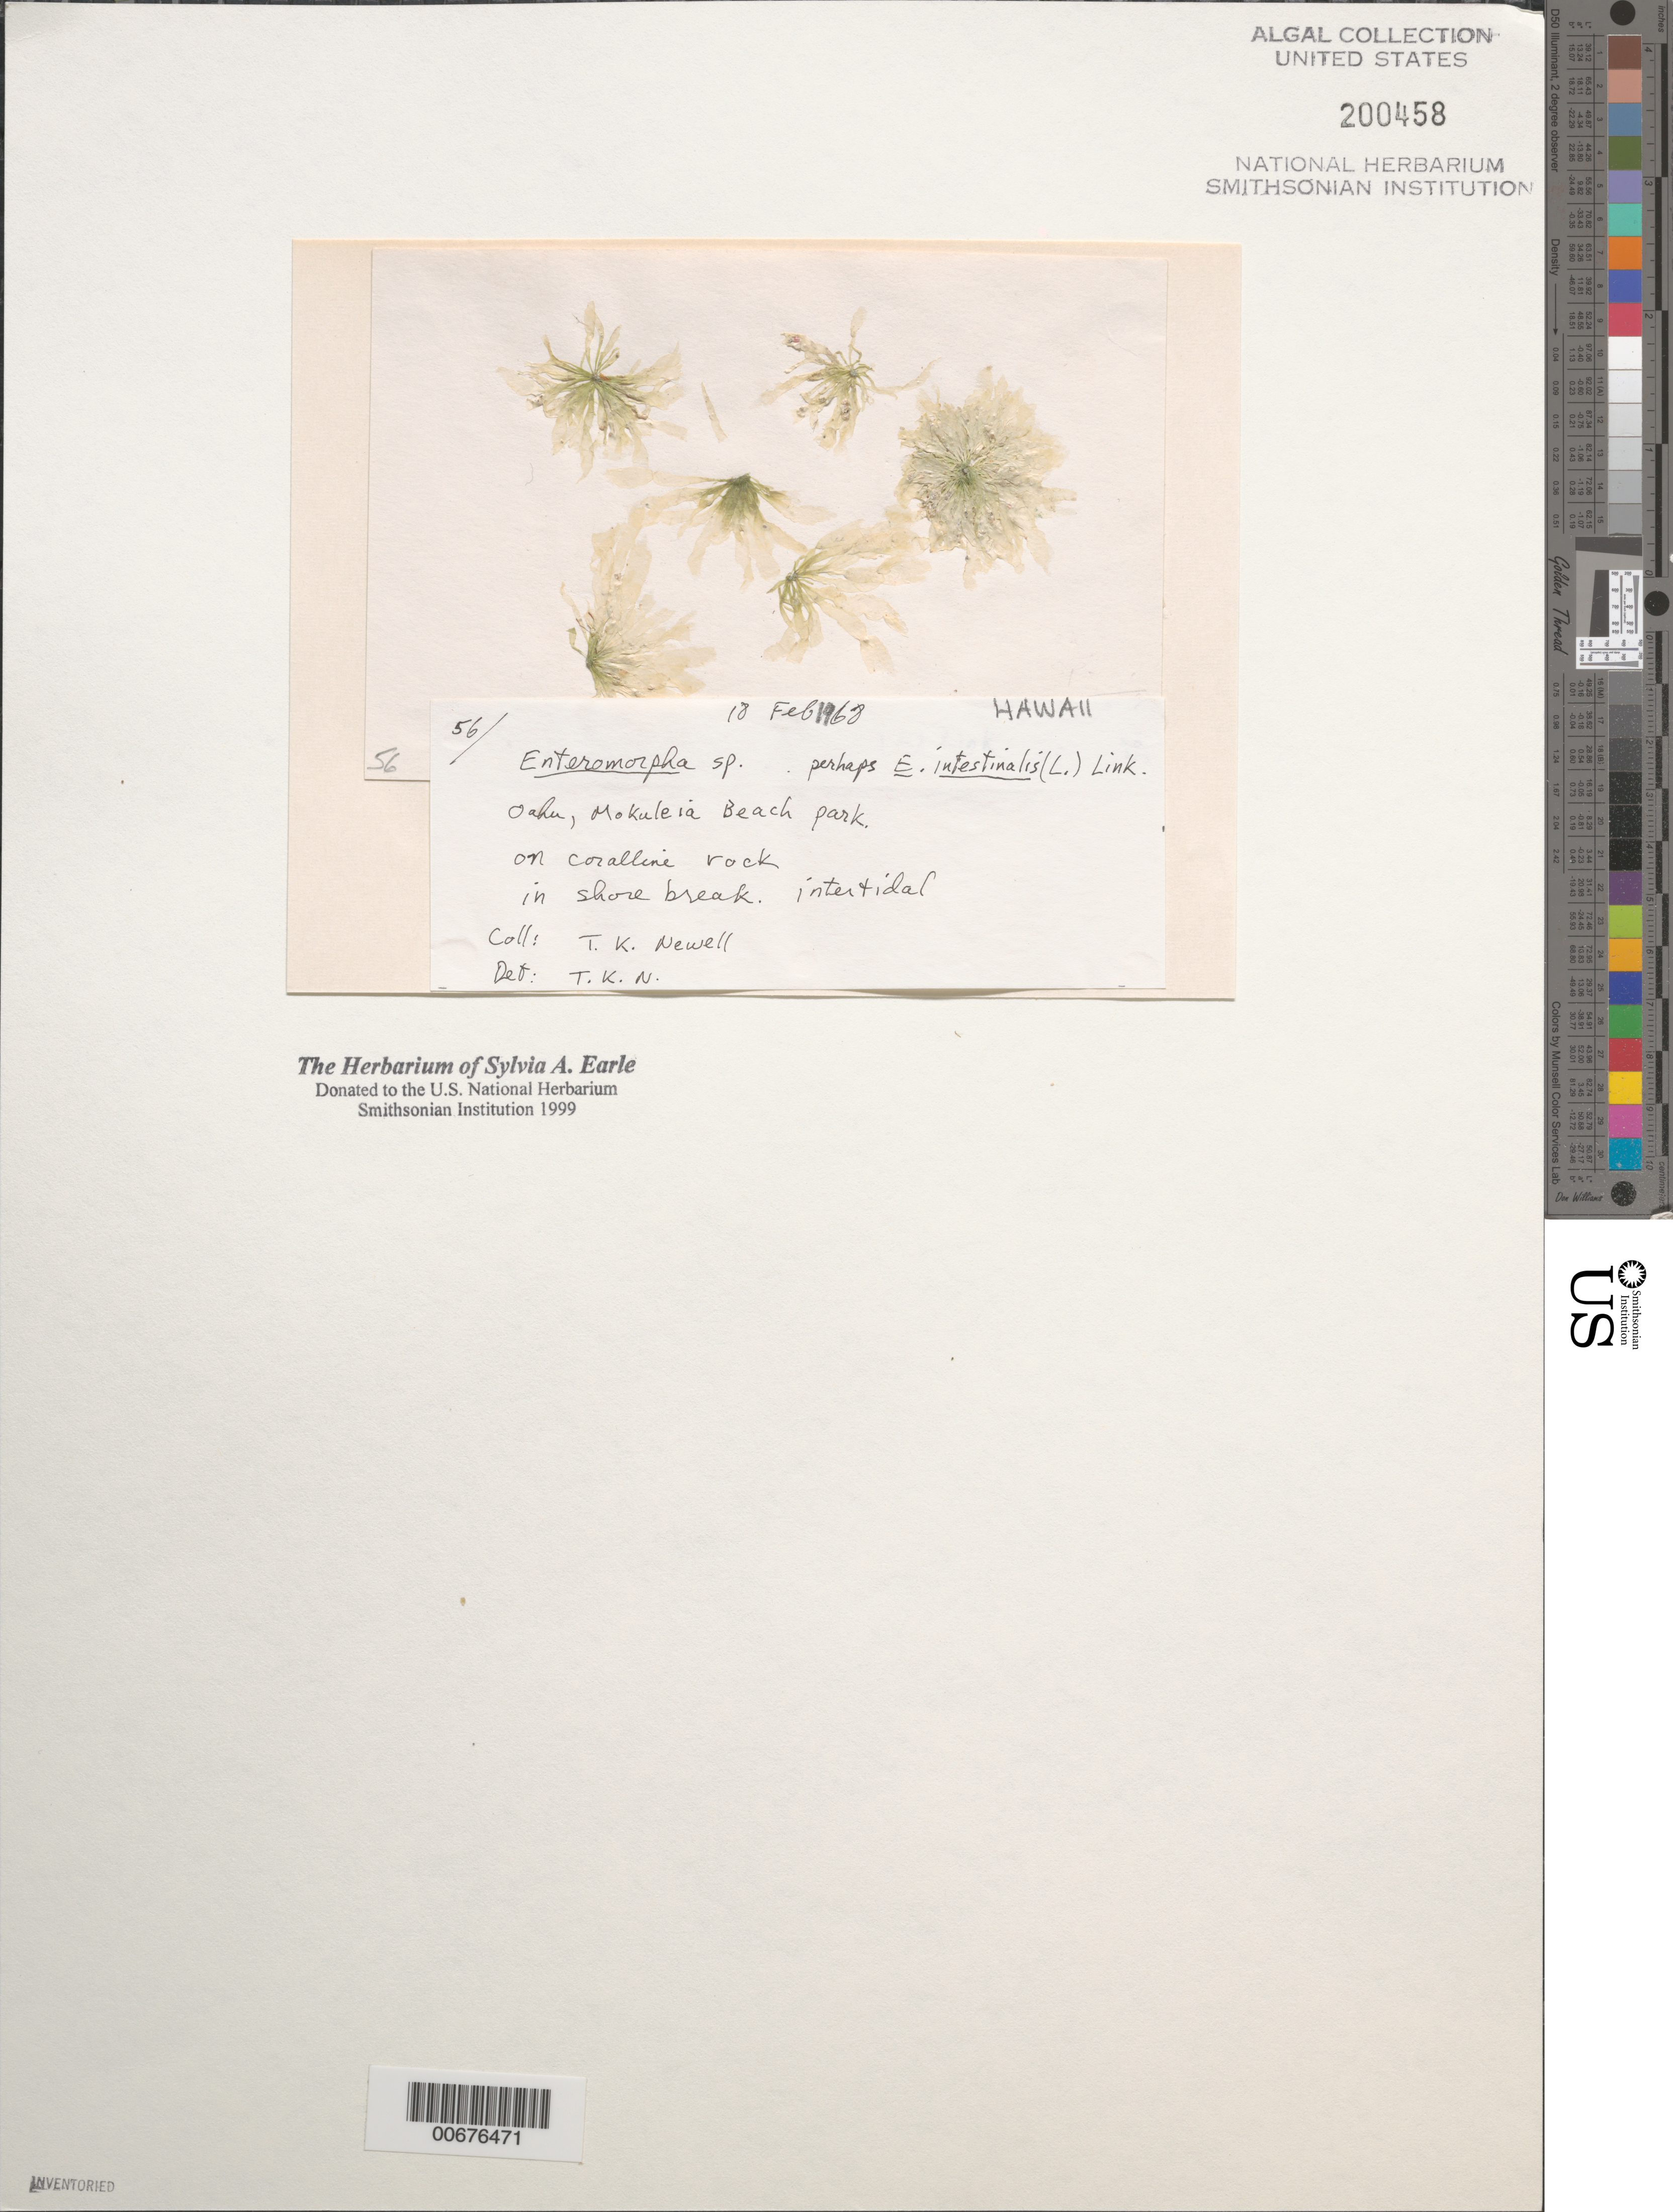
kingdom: Plantae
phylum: Chlorophyta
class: Ulvophyceae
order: Ulvales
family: Ulvaceae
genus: Ulva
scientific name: Ulva sp.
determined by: Algae name updating Project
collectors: T. K. Newell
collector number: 56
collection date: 1968-02-18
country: United States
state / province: Hawaii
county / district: Honolulu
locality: Oahu, Mokuleia Beach park.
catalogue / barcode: US 200458